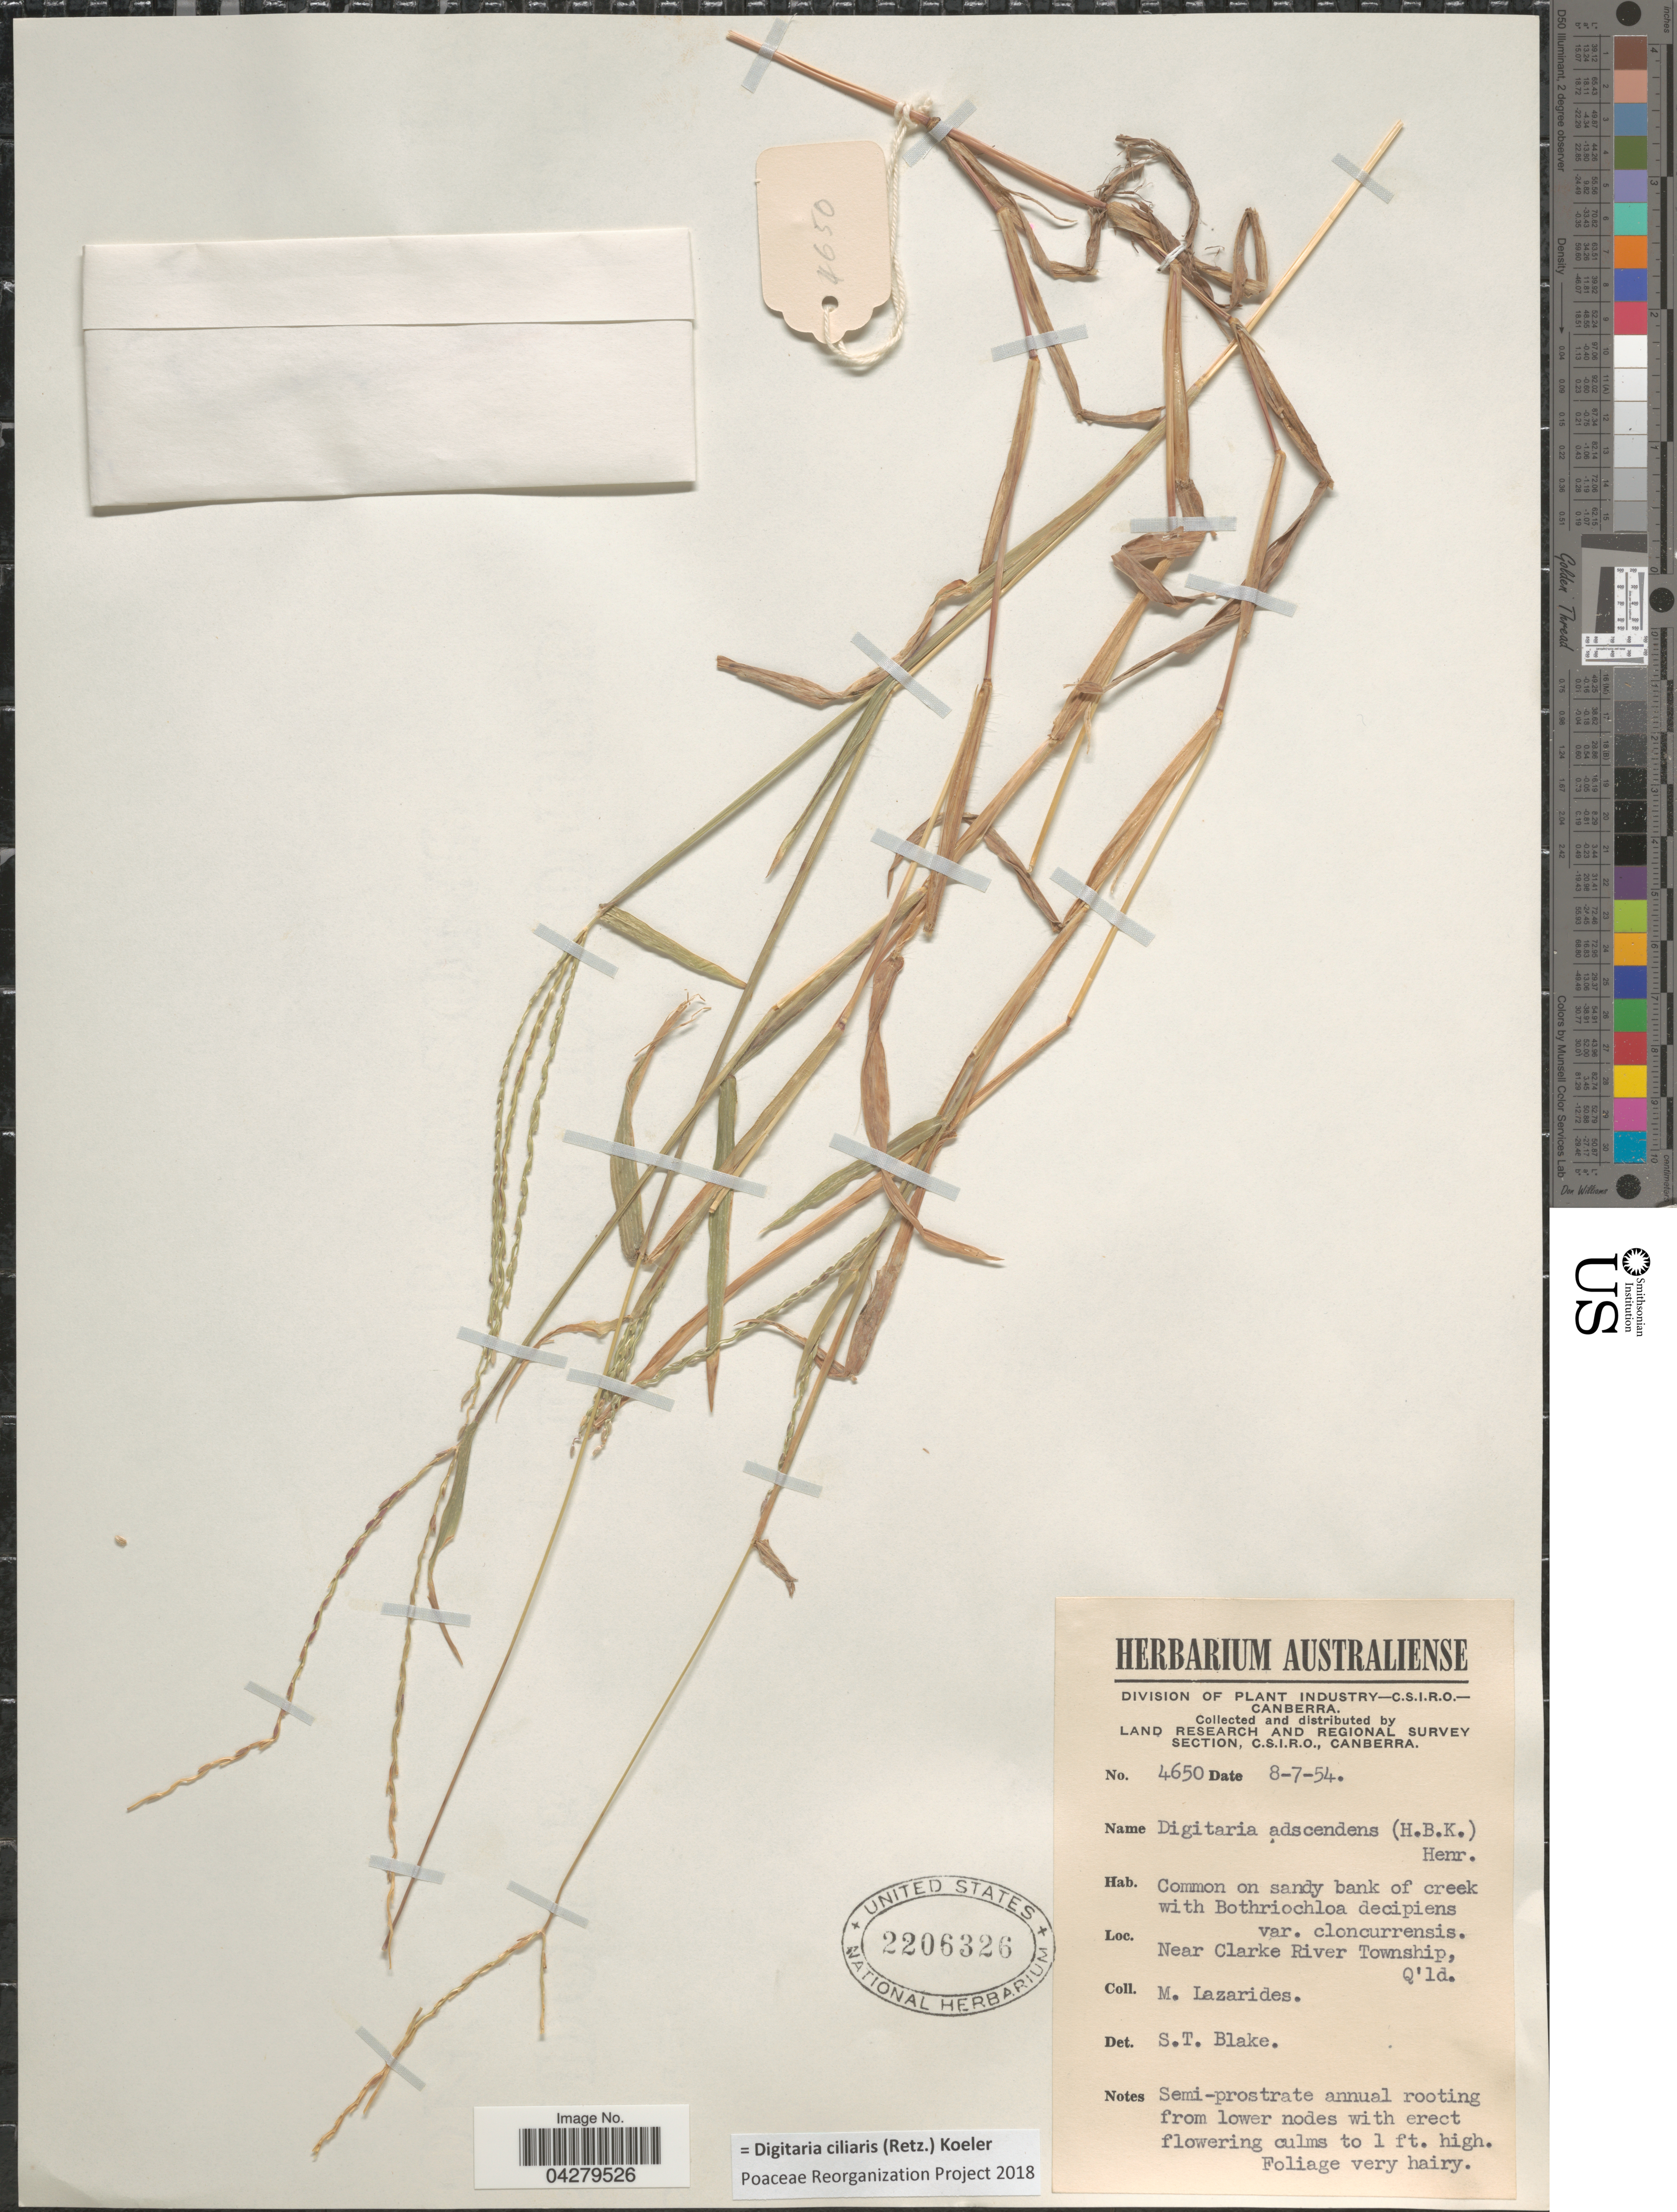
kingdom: Plantae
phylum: Tracheophyta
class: Liliopsida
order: Poales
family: Poaceae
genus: Digitaria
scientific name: Digitaria brownii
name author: (Roem. & Schult.) Hughes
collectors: M. Lazarides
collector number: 4650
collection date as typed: Transcribed d/m/y: 8/7/54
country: Australia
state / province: Queensland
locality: Land Research and Regional Survey Section, C.S.I.R.O. Near Clarke River Township.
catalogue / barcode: US 2206326